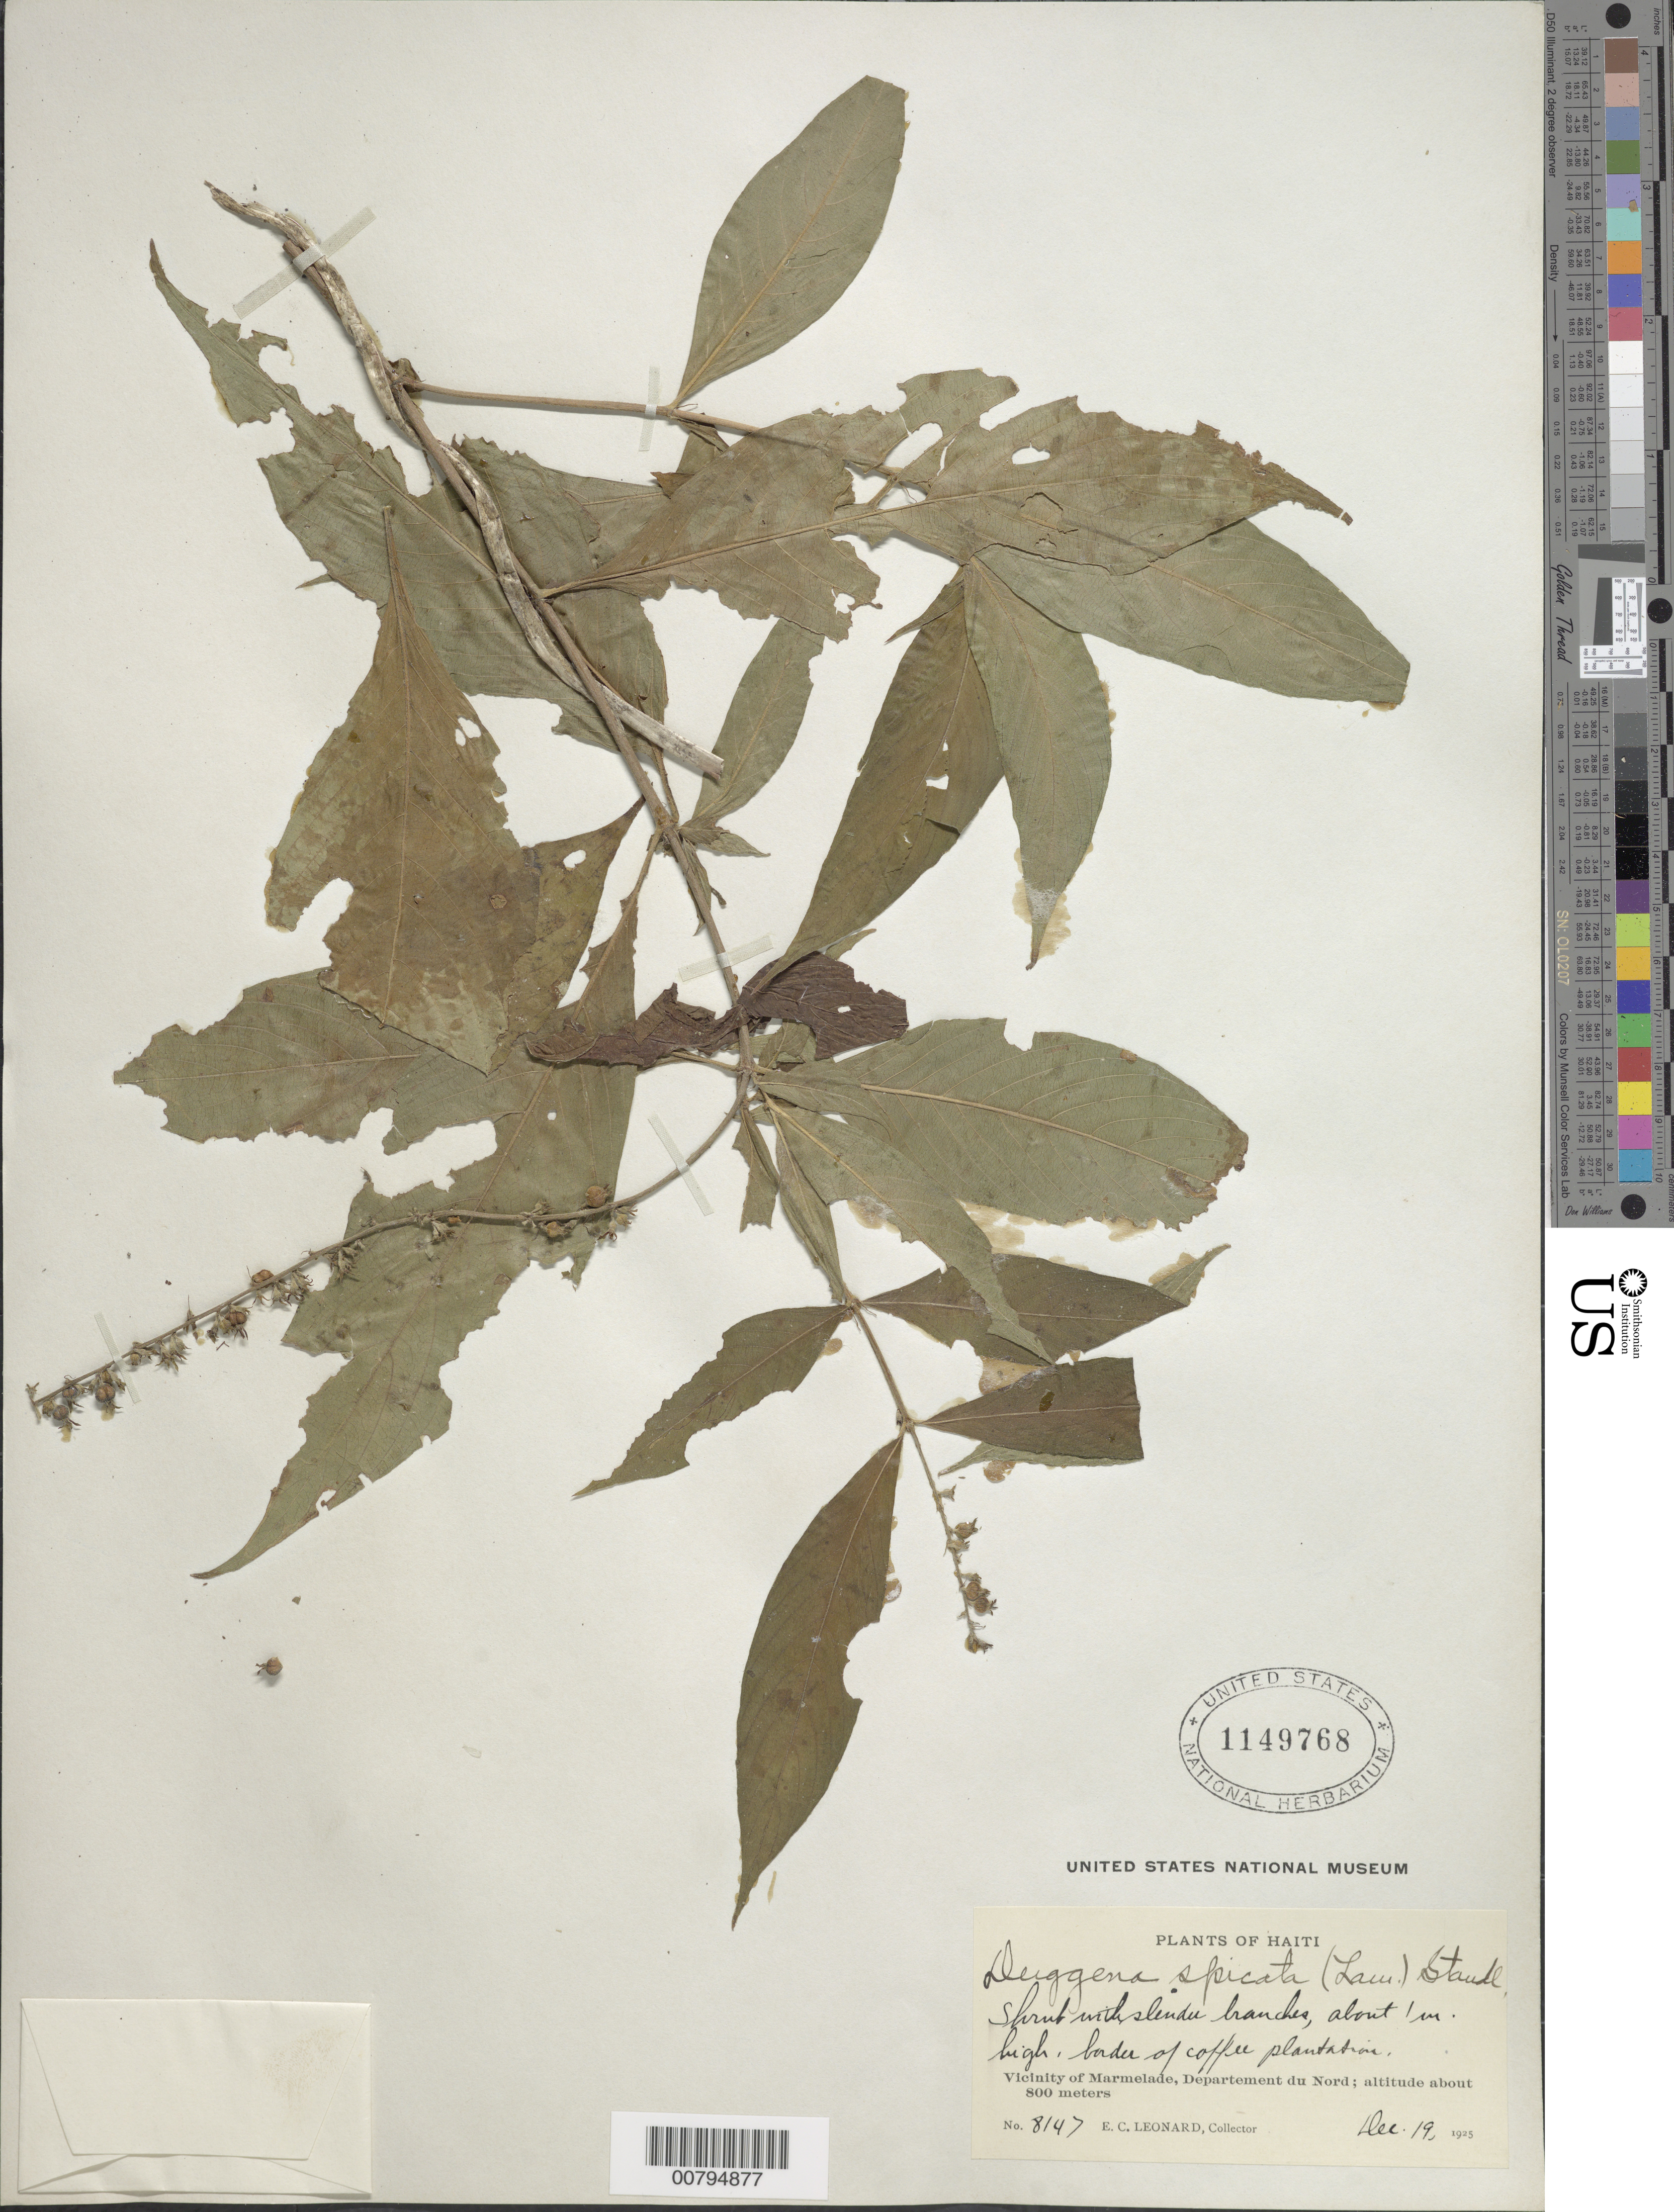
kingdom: Plantae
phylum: Tracheophyta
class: Magnoliopsida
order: Gentianales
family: Rubiaceae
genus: Gonzalagunia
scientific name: Gonzalagunia hirsuta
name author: Schum.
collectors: E. C. Leonard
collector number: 8147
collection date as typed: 19 Dec 1925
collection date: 1925-12-19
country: Haiti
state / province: Nord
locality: Vicinity of Marmelade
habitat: Border of coffee plantation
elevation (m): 800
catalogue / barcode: US 1149768